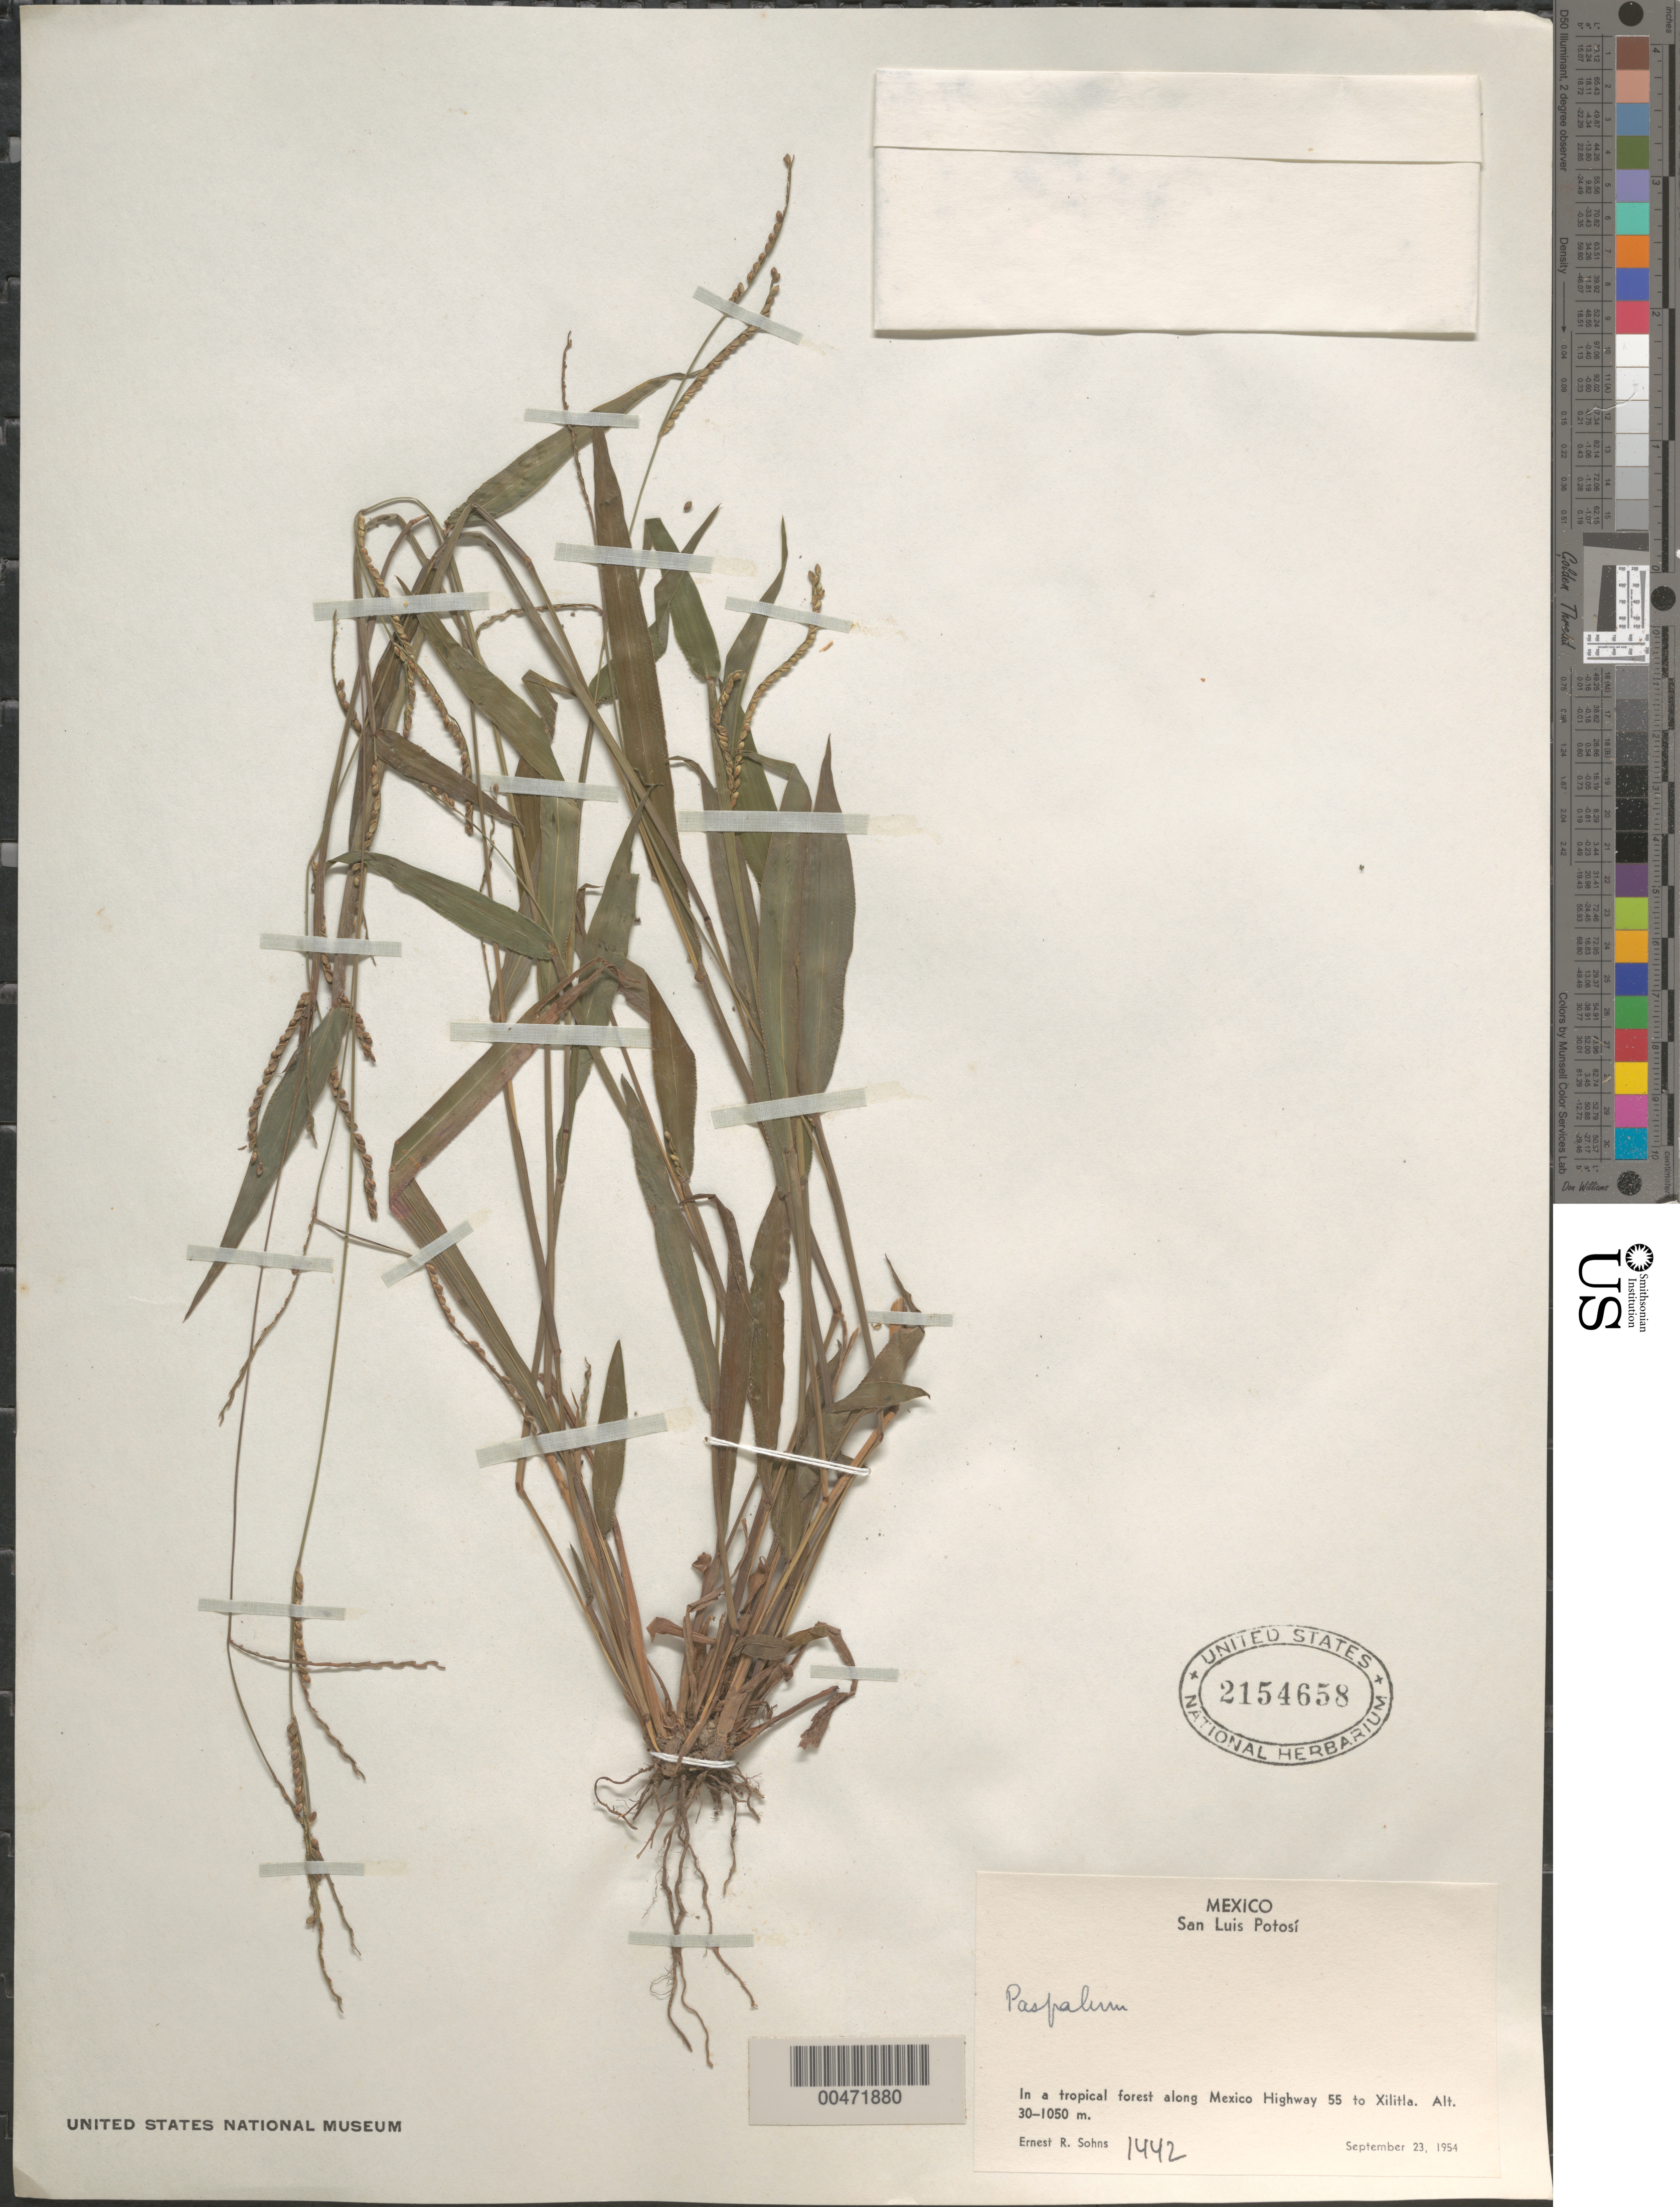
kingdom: Plantae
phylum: Tracheophyta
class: Liliopsida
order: Poales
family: Poaceae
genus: Paspalum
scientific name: Paspalum sp.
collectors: E. R. Sohns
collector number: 1442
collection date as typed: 23 Sep 1954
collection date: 1954-09-23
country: Mexico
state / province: San Luis Potosi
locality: Along Mexico Hwy 55 to Xilitla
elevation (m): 30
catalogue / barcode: US 2154658